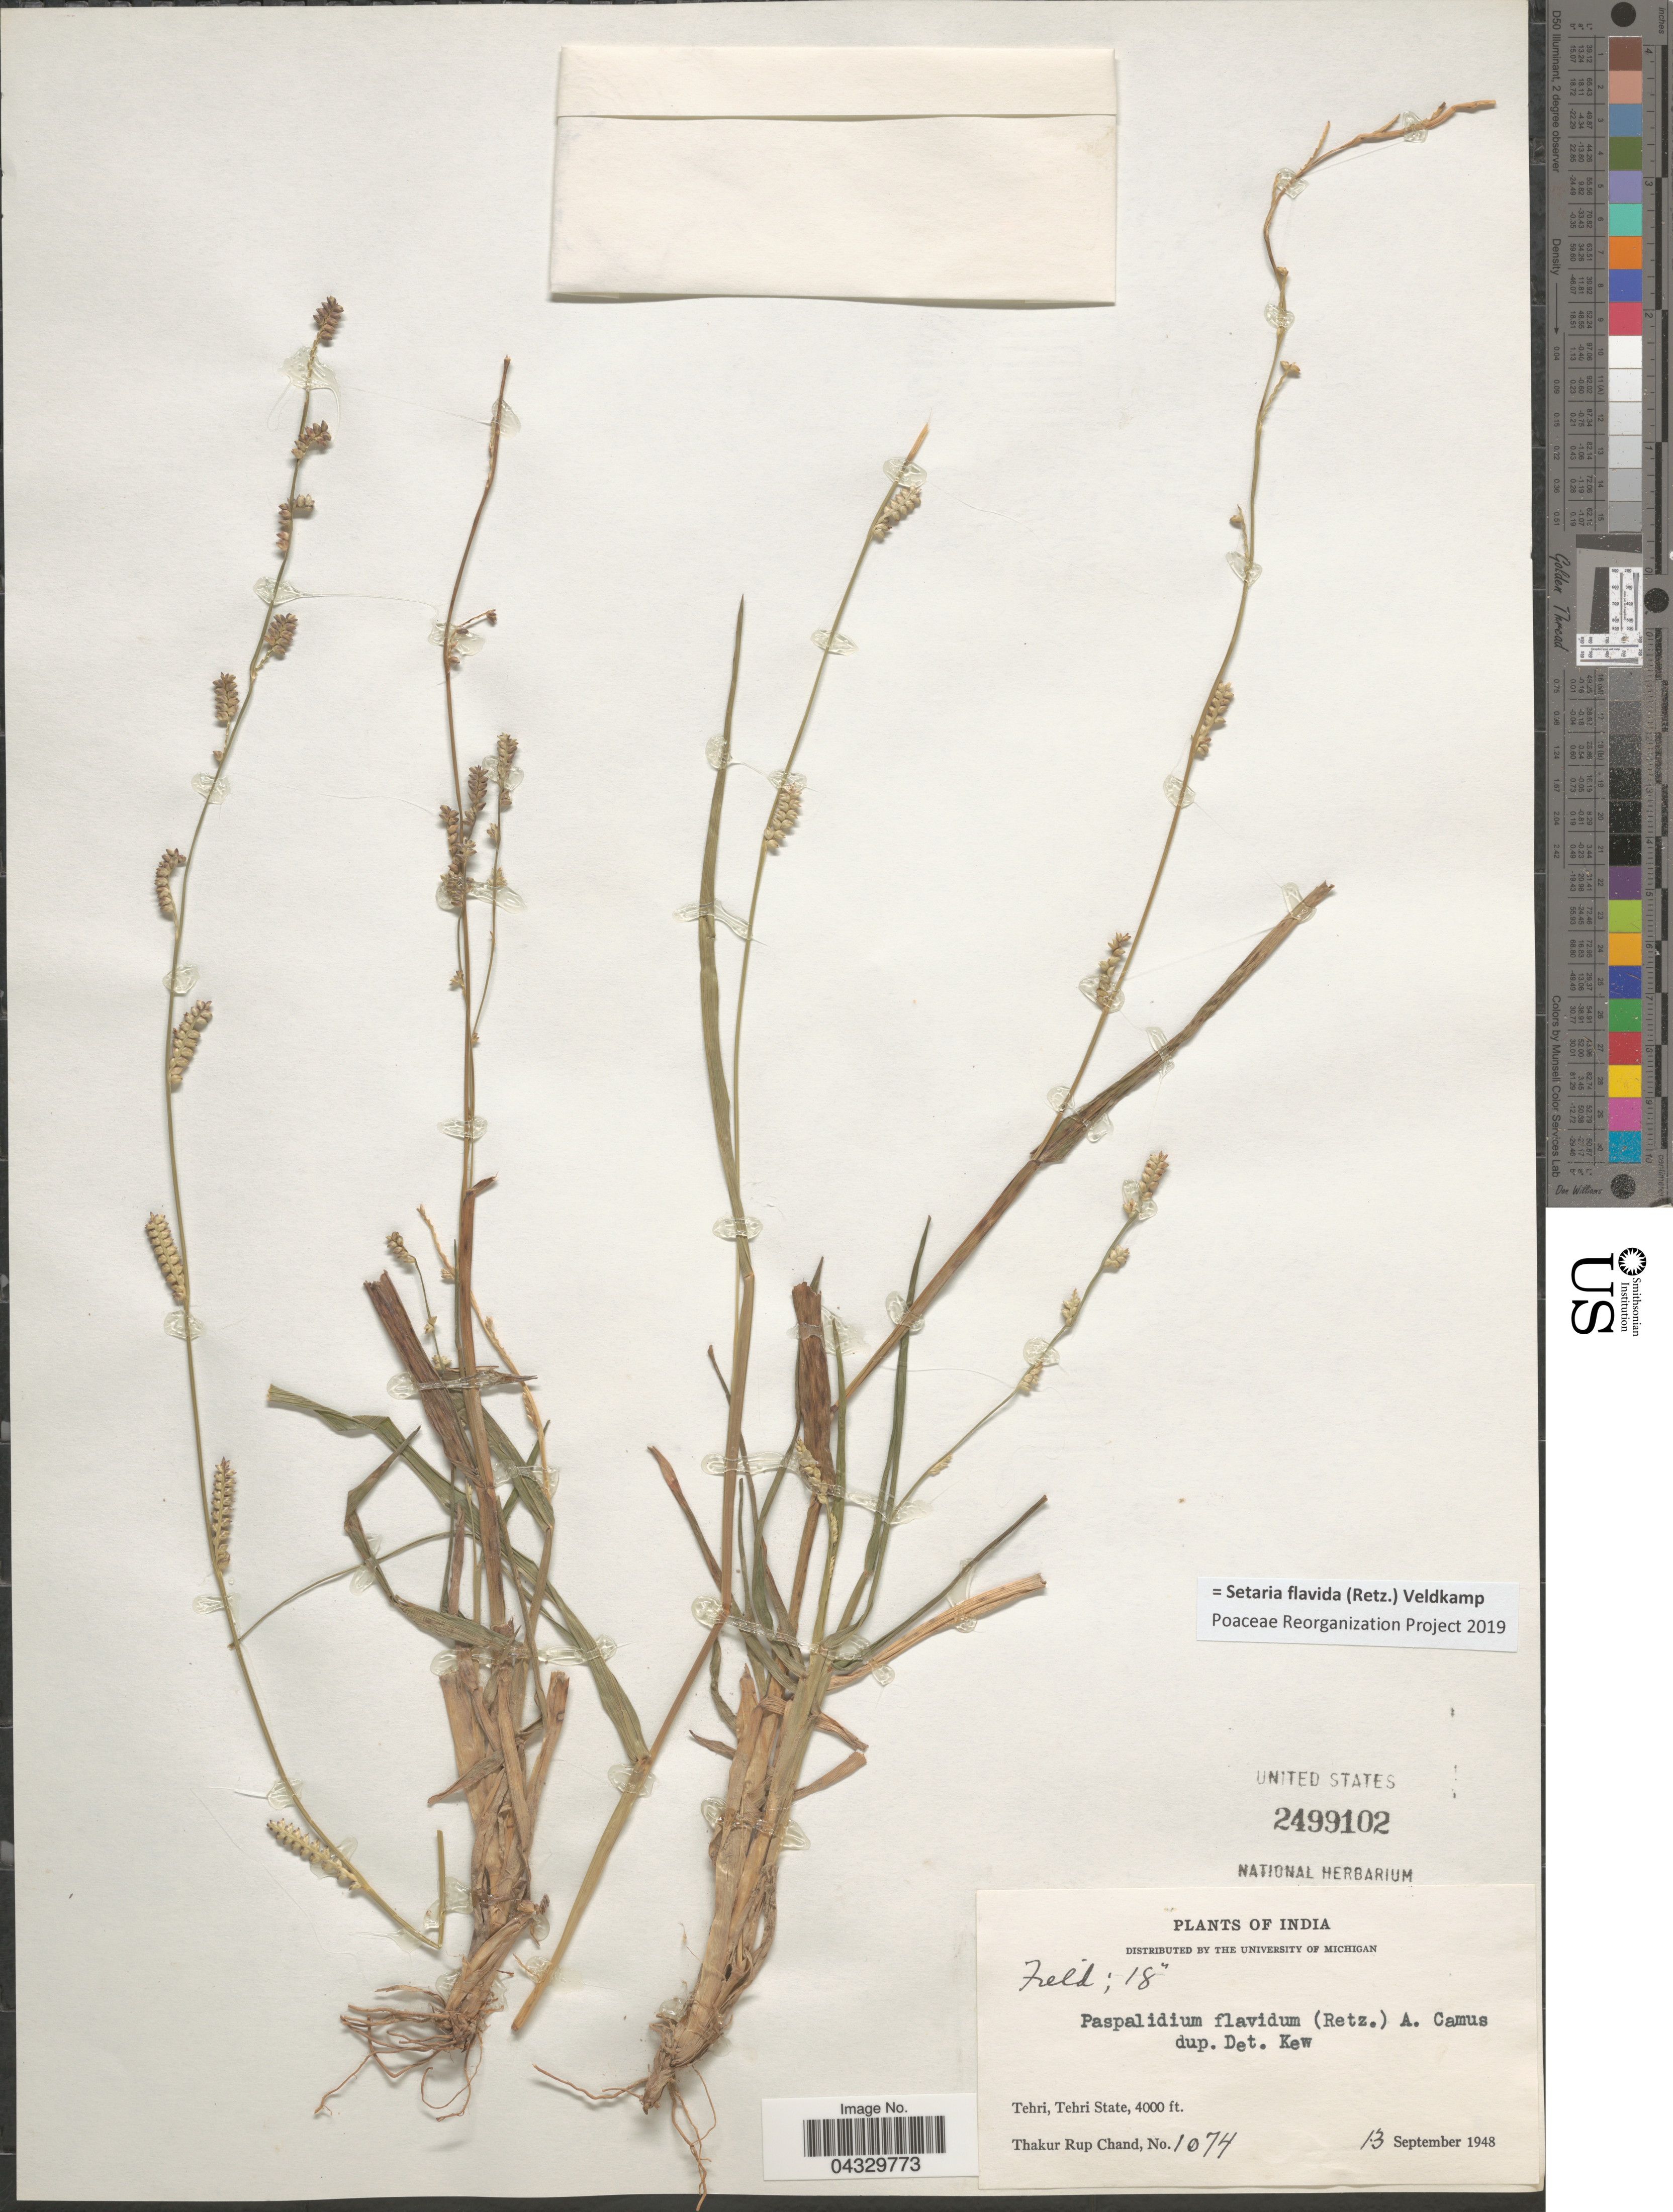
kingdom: Plantae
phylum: Tracheophyta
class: Liliopsida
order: Poales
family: Poaceae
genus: Setaria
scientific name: Setaria flavida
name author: (Retz.) Veldkamp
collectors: T. R. Chand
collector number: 1074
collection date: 1948-09-13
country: India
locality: Tehri, Tehri State.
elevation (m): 1219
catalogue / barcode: US 2499102